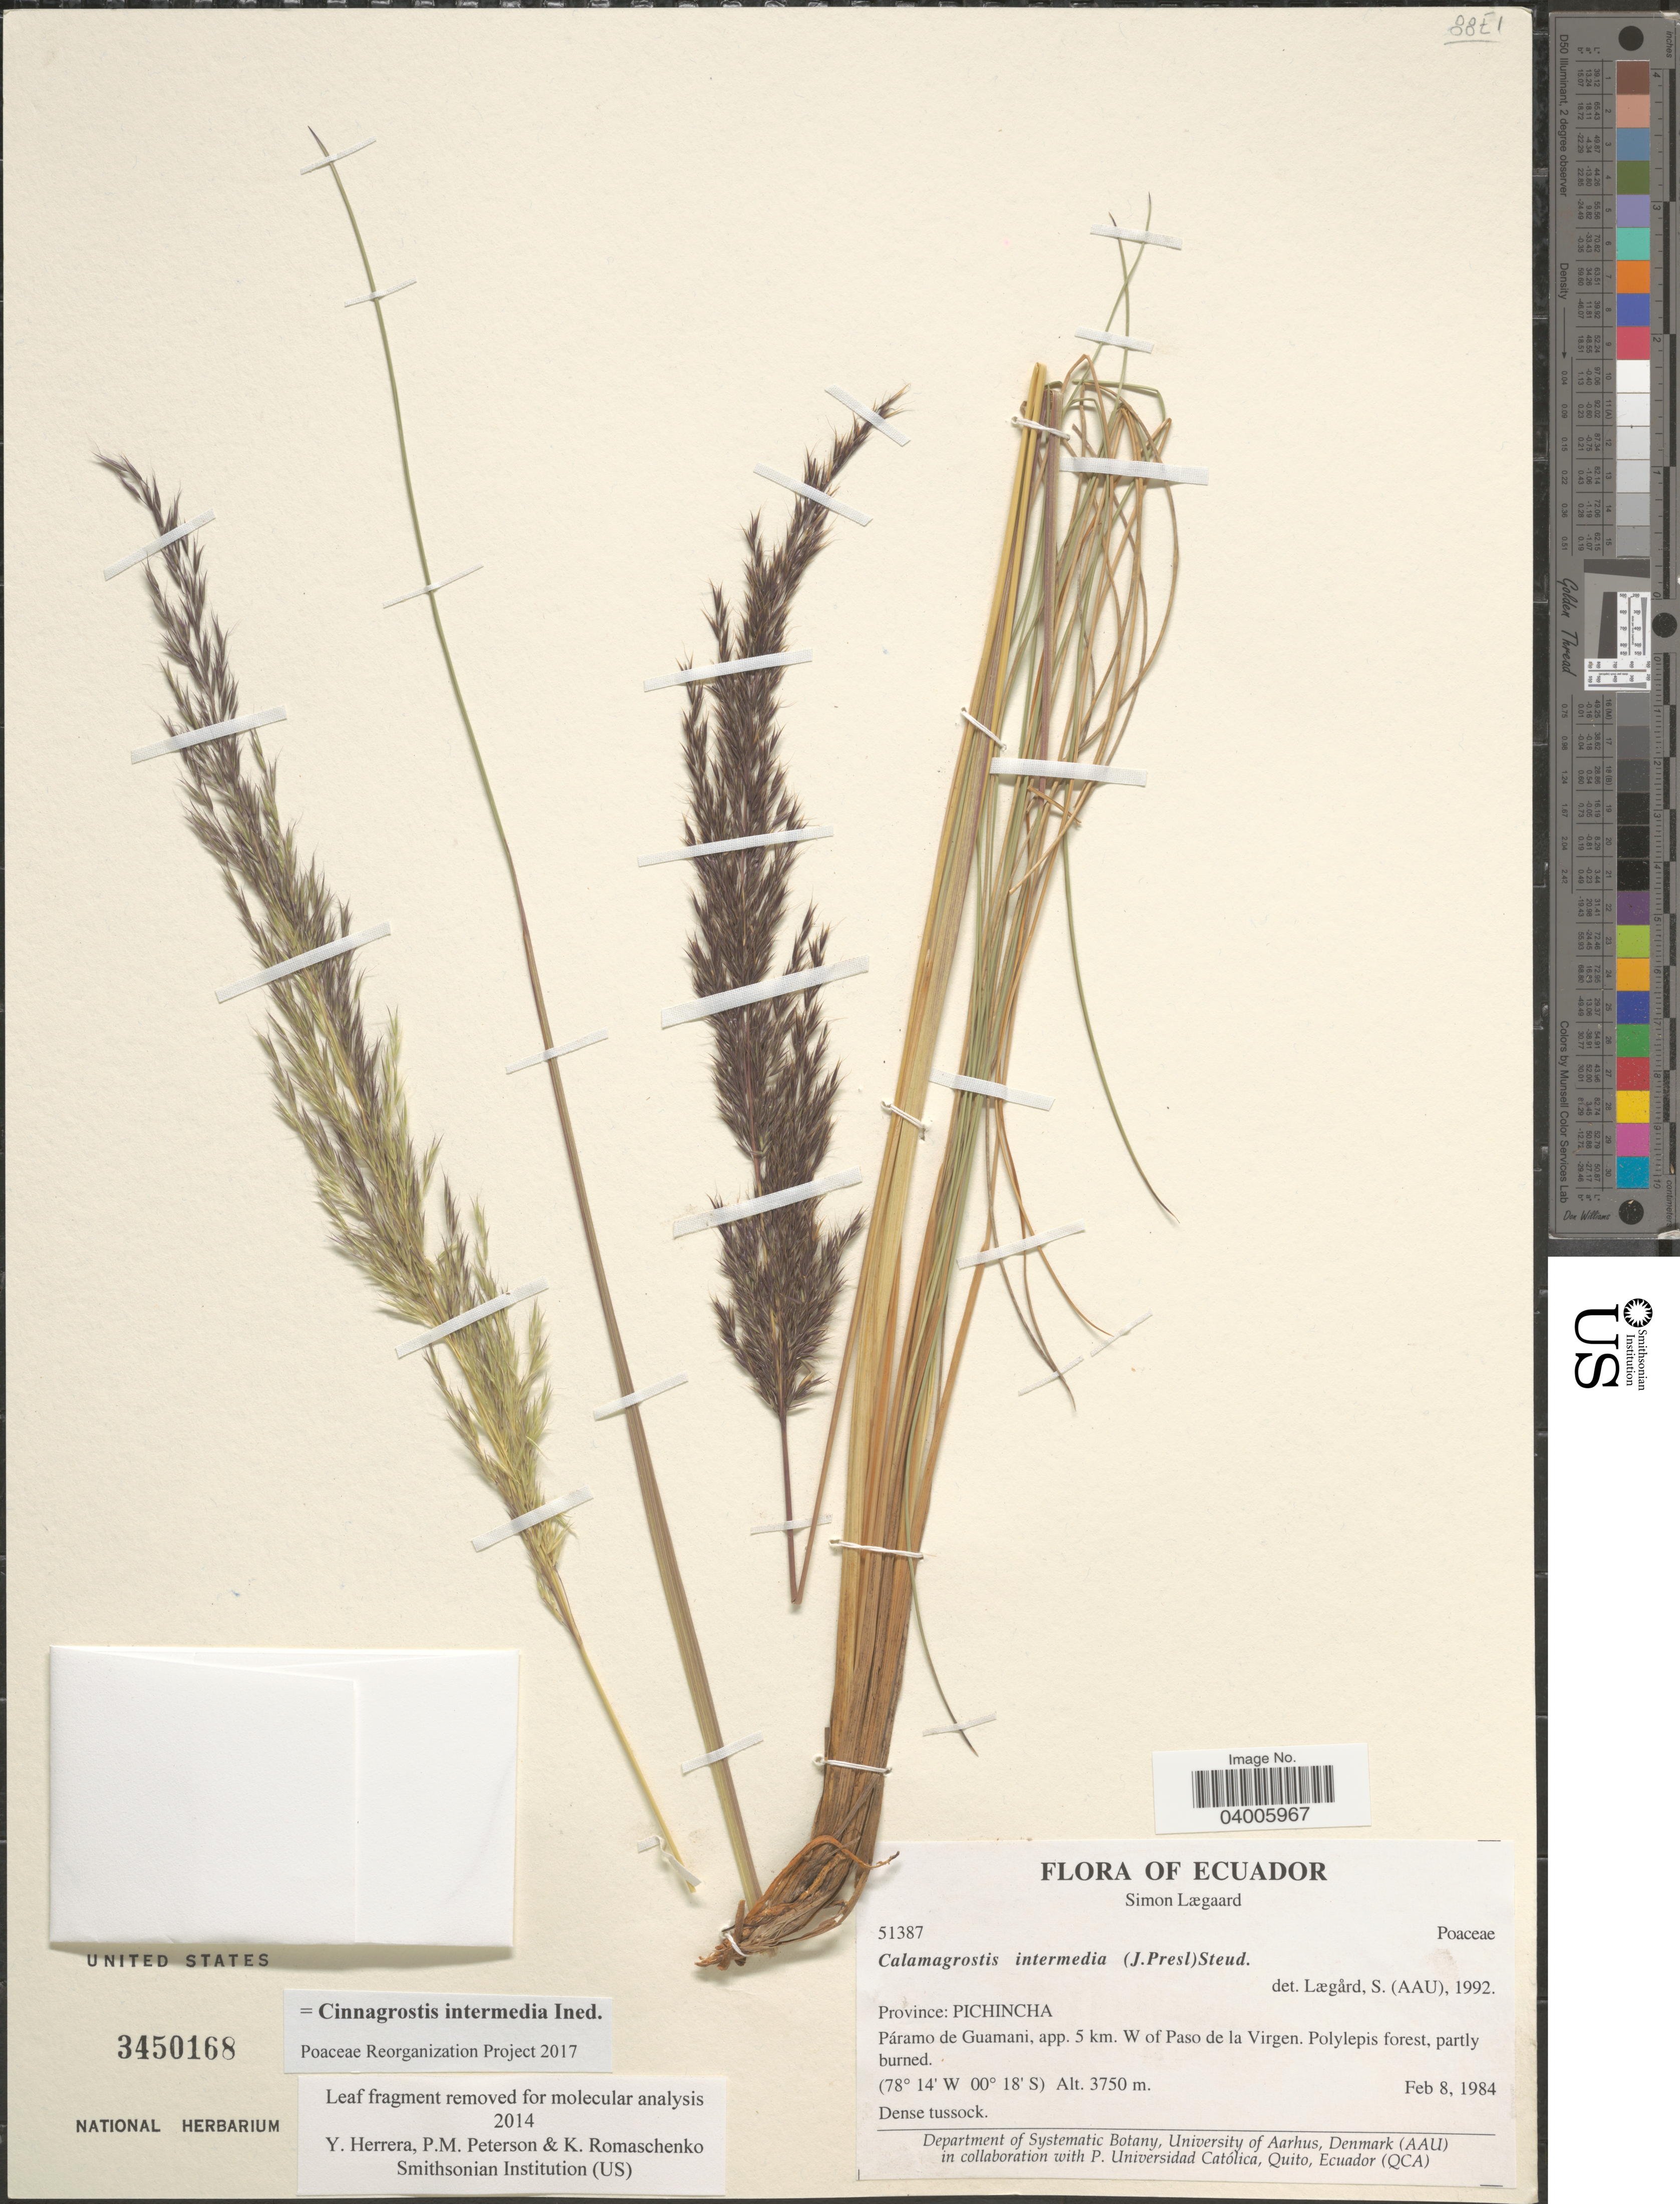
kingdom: Plantae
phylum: Tracheophyta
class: Liliopsida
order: Poales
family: Poaceae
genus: Cinnagrostis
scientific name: Cinnagrostis intermedia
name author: (J. Presl) P.M. Peterson et al.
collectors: S. Lægaard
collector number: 51387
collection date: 1984-02-08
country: Ecuador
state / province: Pichincha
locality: Páramo de Guamani, app. 5 km. W of Paso de la Virgen.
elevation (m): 3750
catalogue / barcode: US 3450168